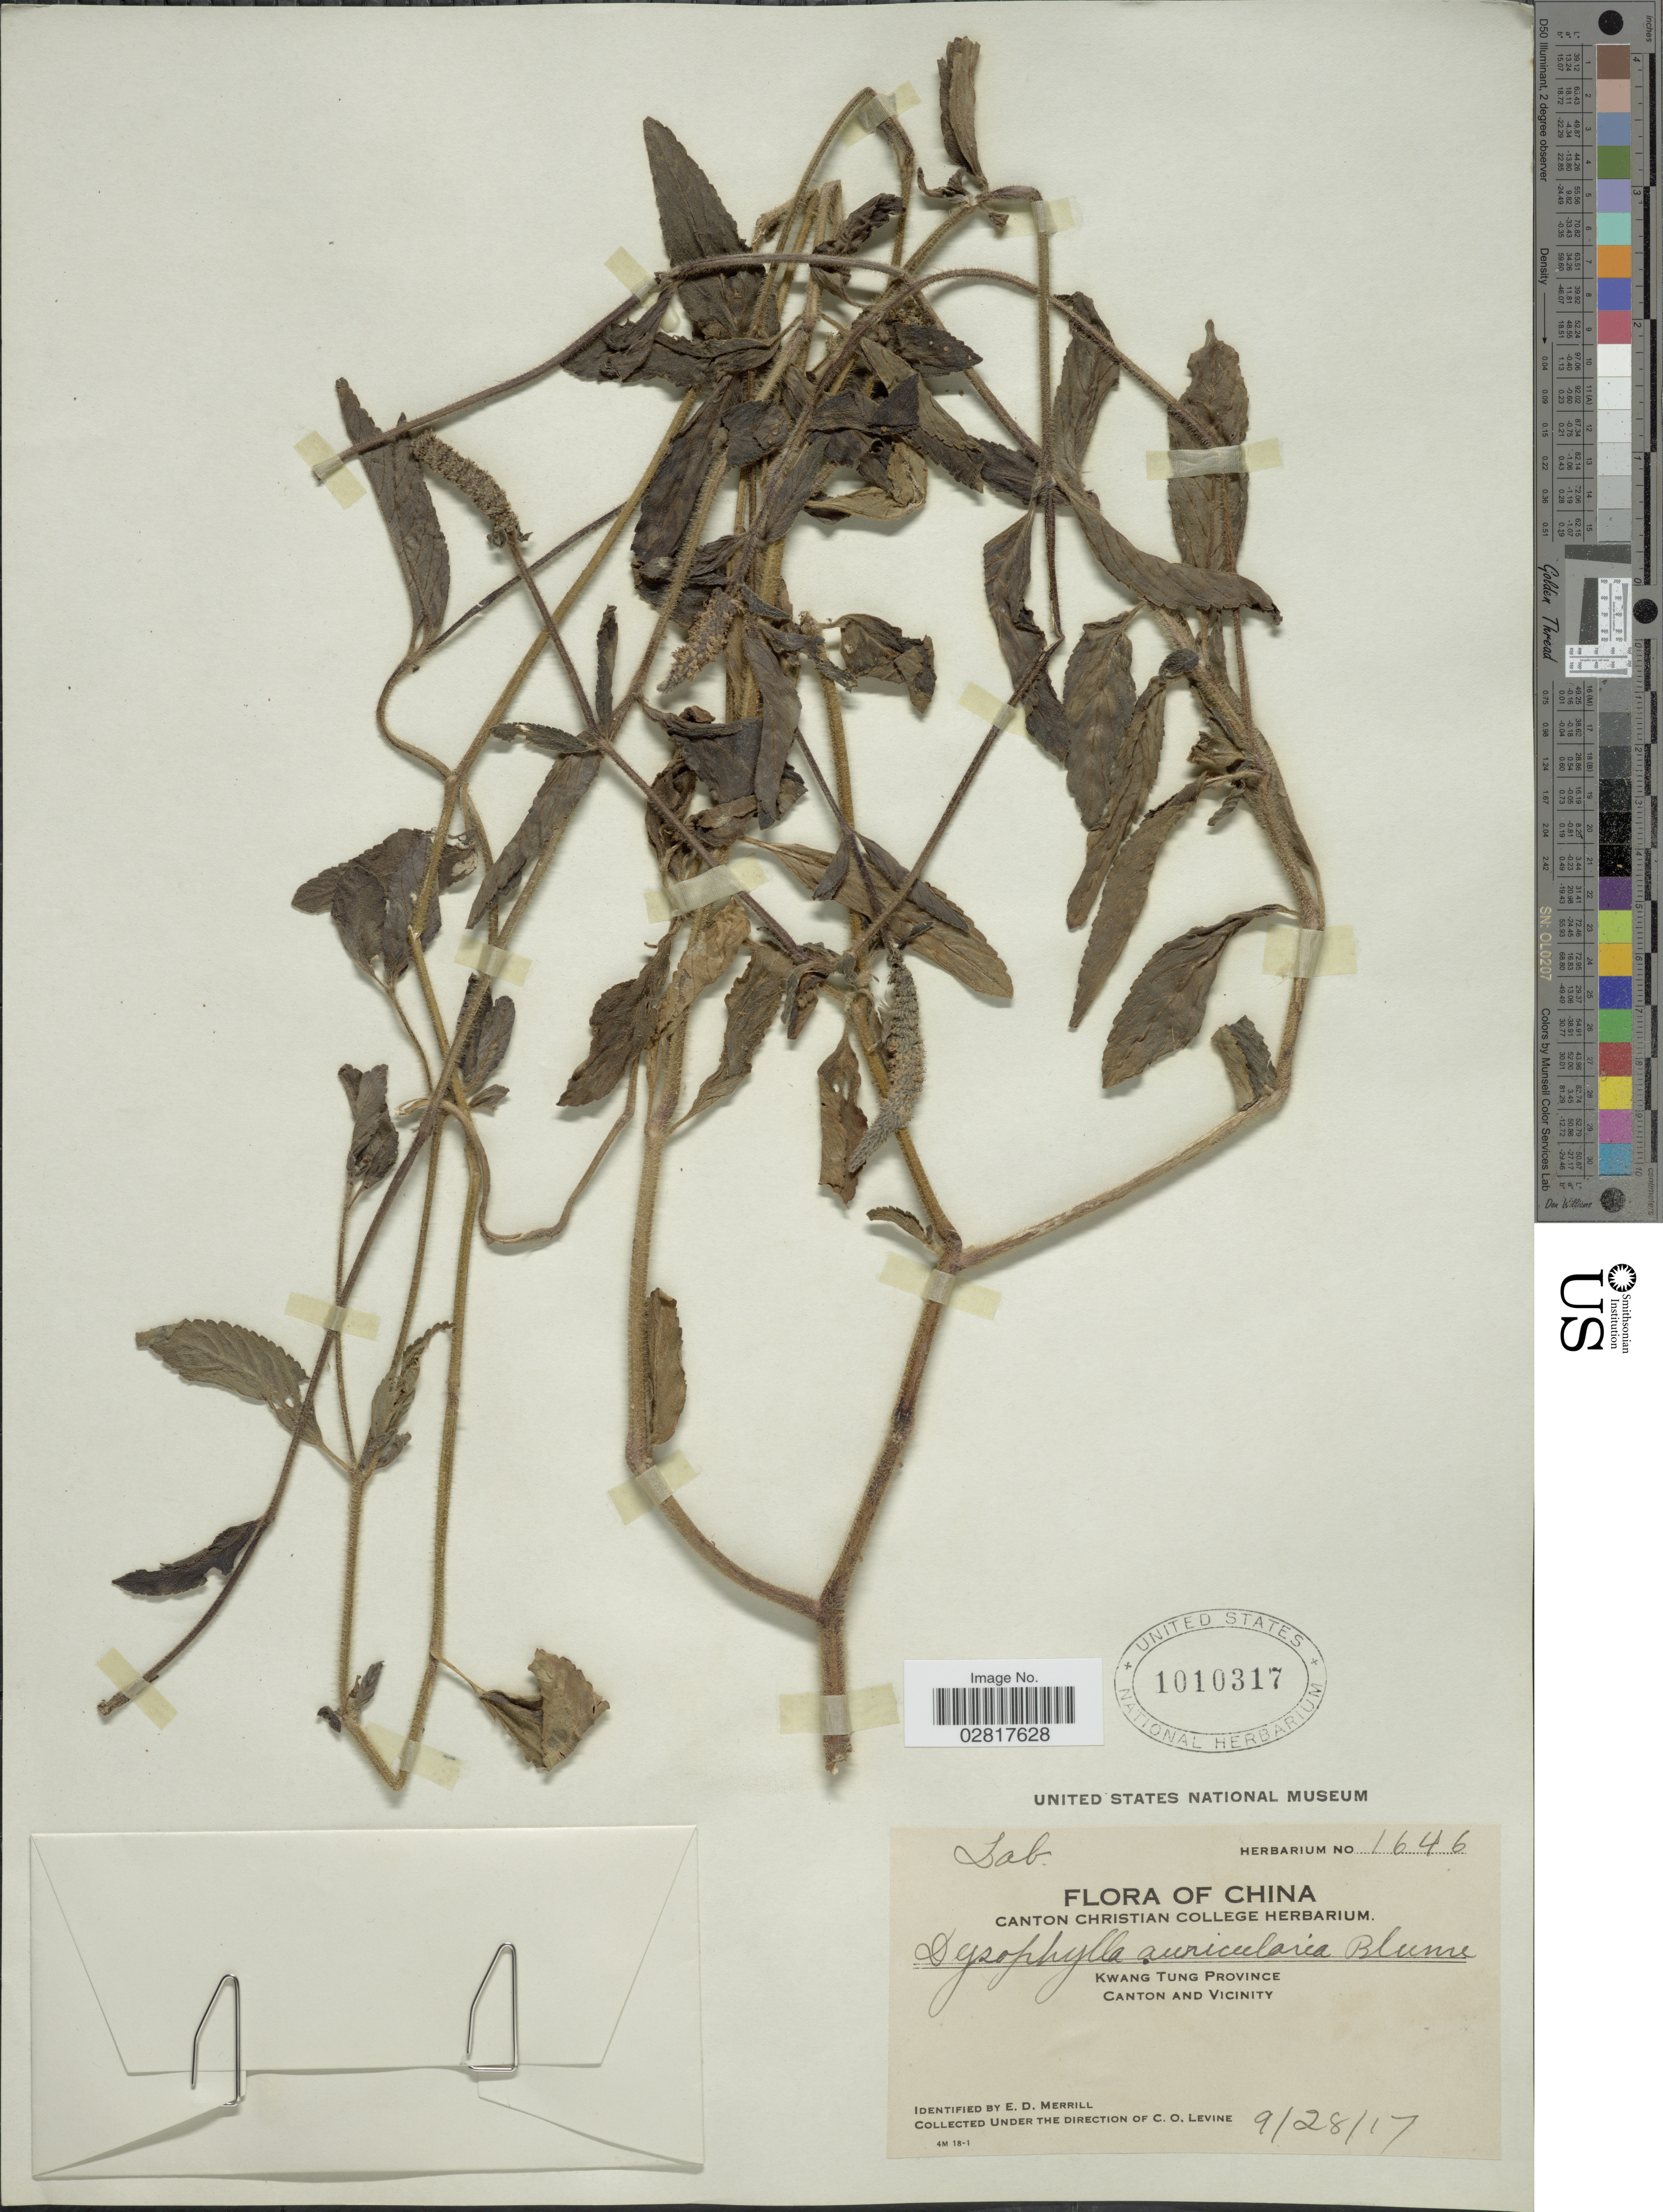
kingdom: Plantae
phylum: Tracheophyta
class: Magnoliopsida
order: Lamiales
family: Lamiaceae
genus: Pogostemon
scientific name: Pogostemon auricularius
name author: (L.) Hassk.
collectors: C. O. Levine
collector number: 1646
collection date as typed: Transcribed d/m/y: 28/9/17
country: China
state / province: Guangdong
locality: Kwang Tung Province, Canton and Vicinity.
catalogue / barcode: US 1010317